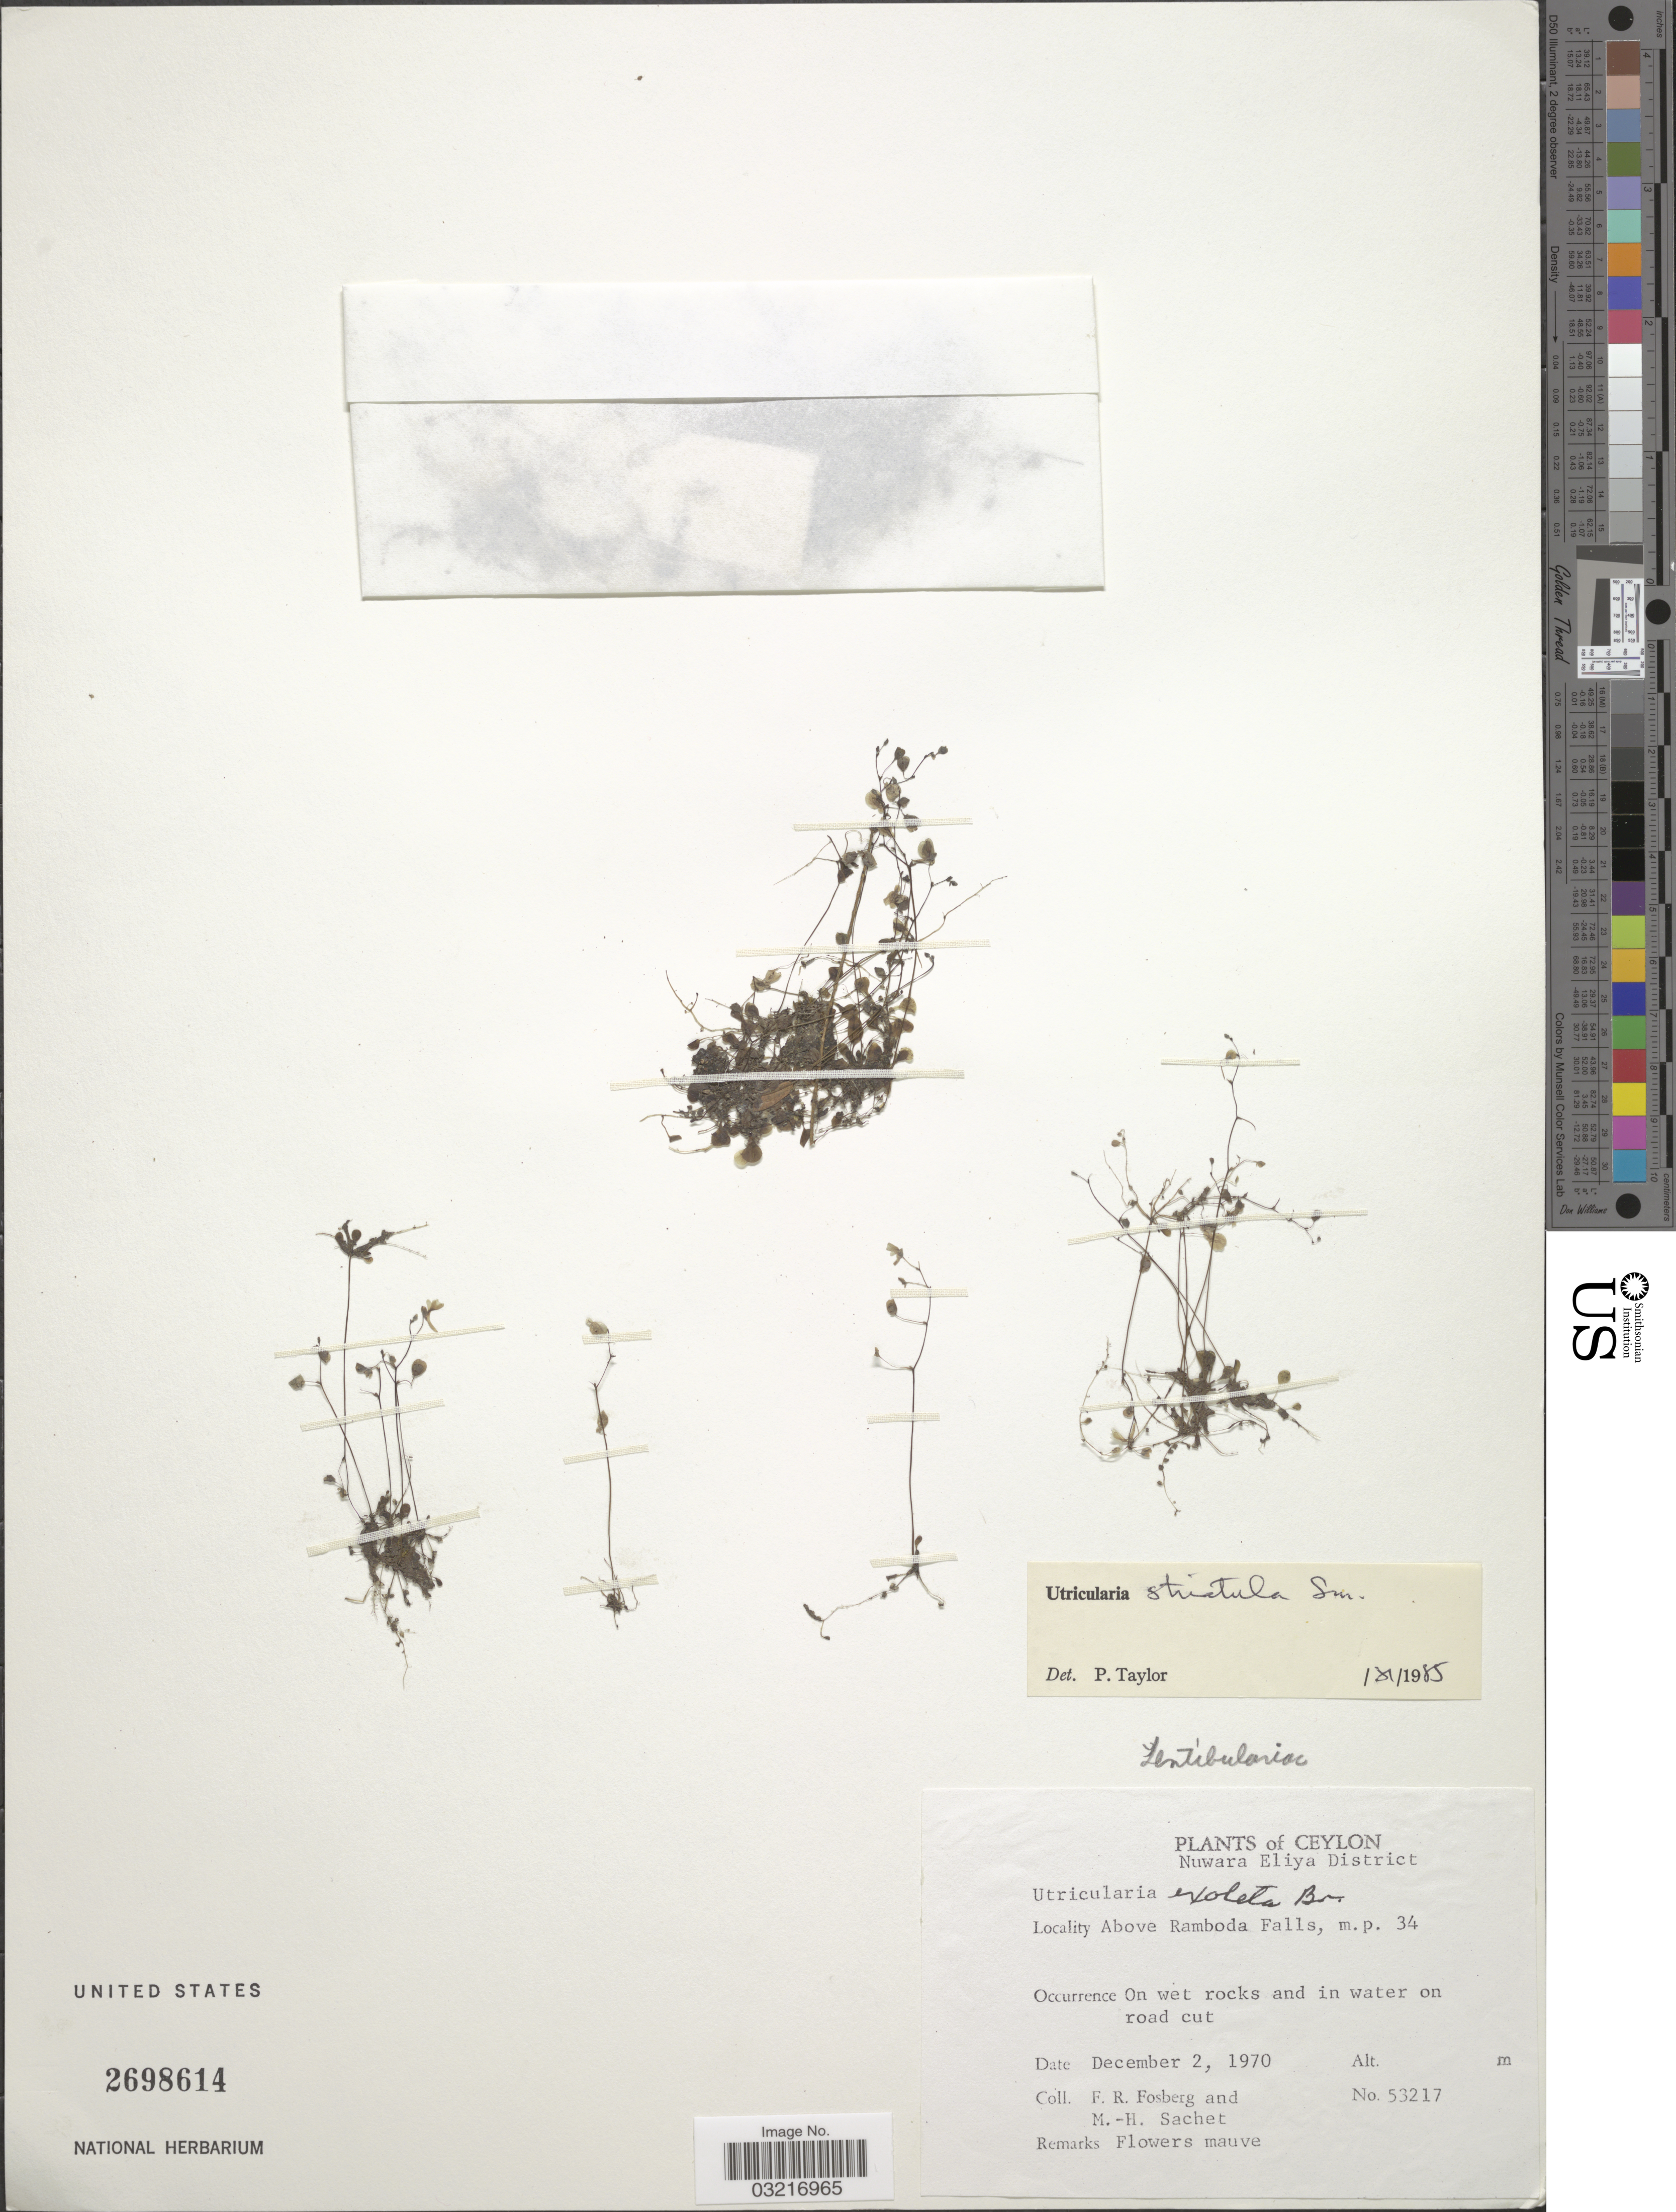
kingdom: Plantae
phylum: Tracheophyta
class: Magnoliopsida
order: Lamiales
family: Lentibulariaceae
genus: Utricularia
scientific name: Utricularia striatula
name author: Sm.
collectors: F. R. Fosberg & M.-H. Sachet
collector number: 53217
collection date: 1970-12-02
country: Sri Lanka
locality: Ceylon, Nuwara Eliya District, Above Ramboda Falls, m.p. 34.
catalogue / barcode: US 2698614